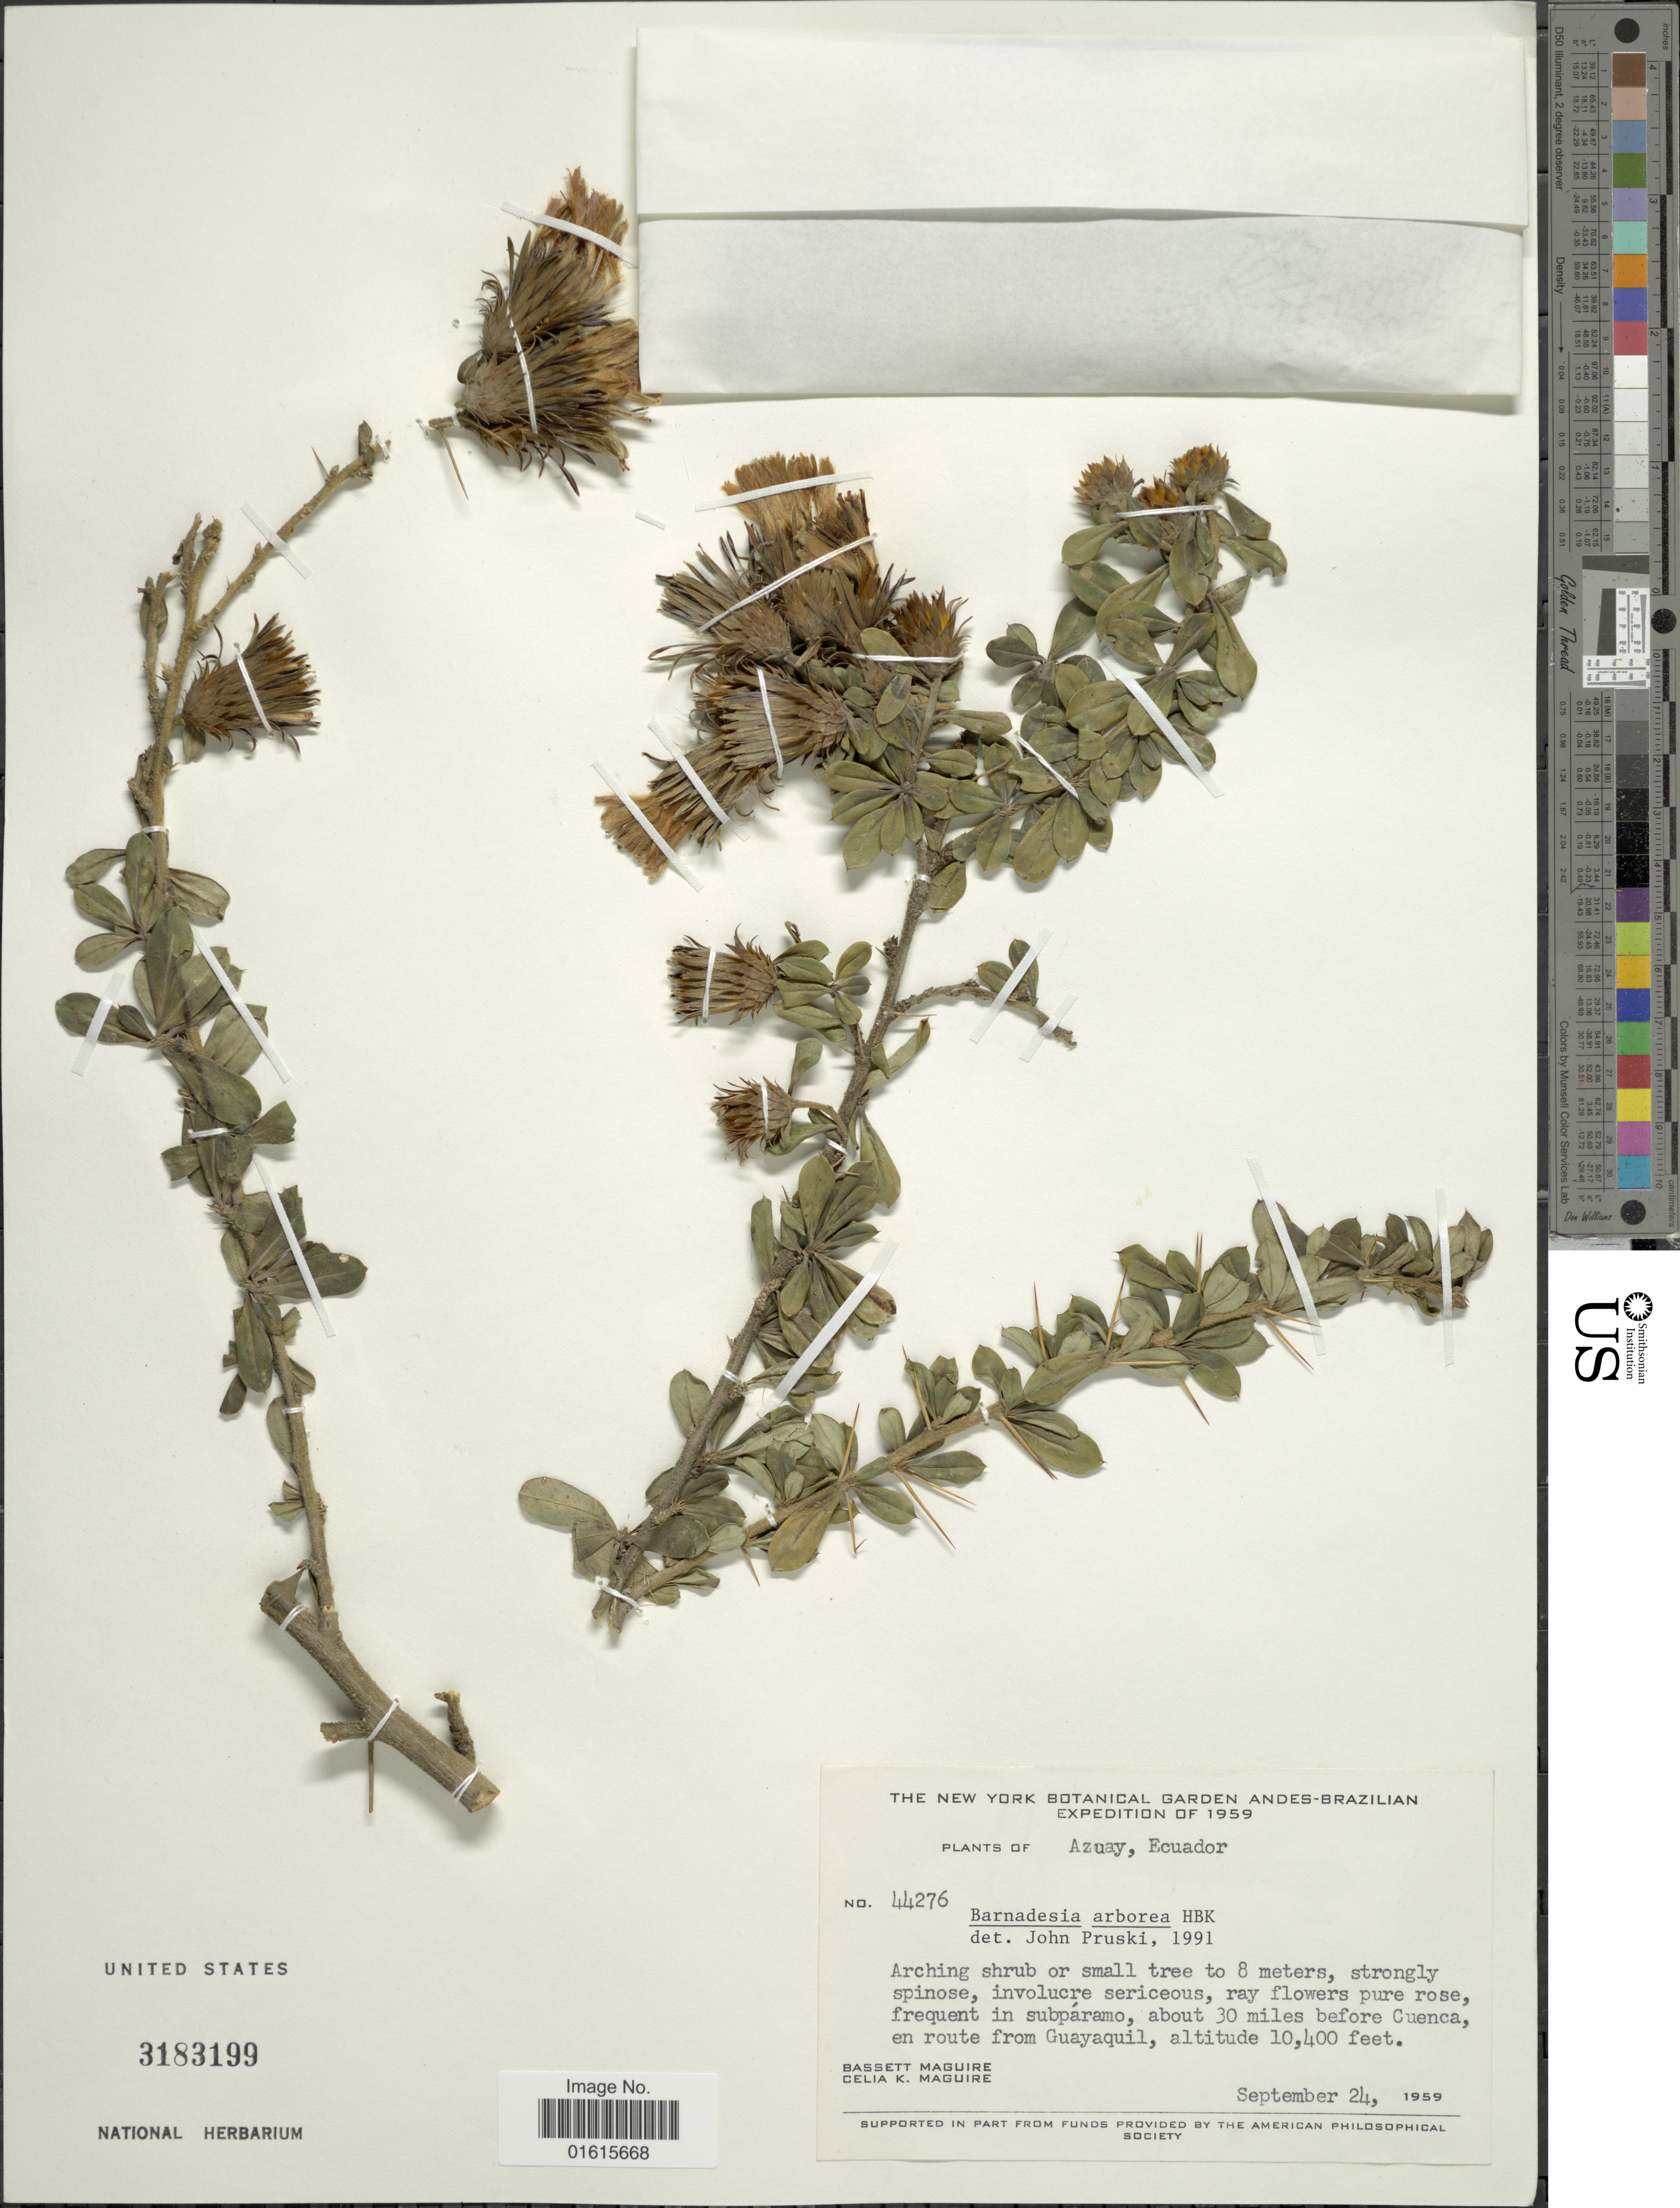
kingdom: Plantae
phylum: Tracheophyta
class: Magnoliopsida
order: Asterales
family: Asteraceae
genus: Barnadesia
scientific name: Barnadesia arborea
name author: Kunth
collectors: B. Maguire & C. K. Maguire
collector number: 44276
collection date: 1959-09-24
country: Ecuador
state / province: Azuay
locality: About 30 miles before Cuenca, en route from Guayaguil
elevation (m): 3170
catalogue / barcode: US 3183199